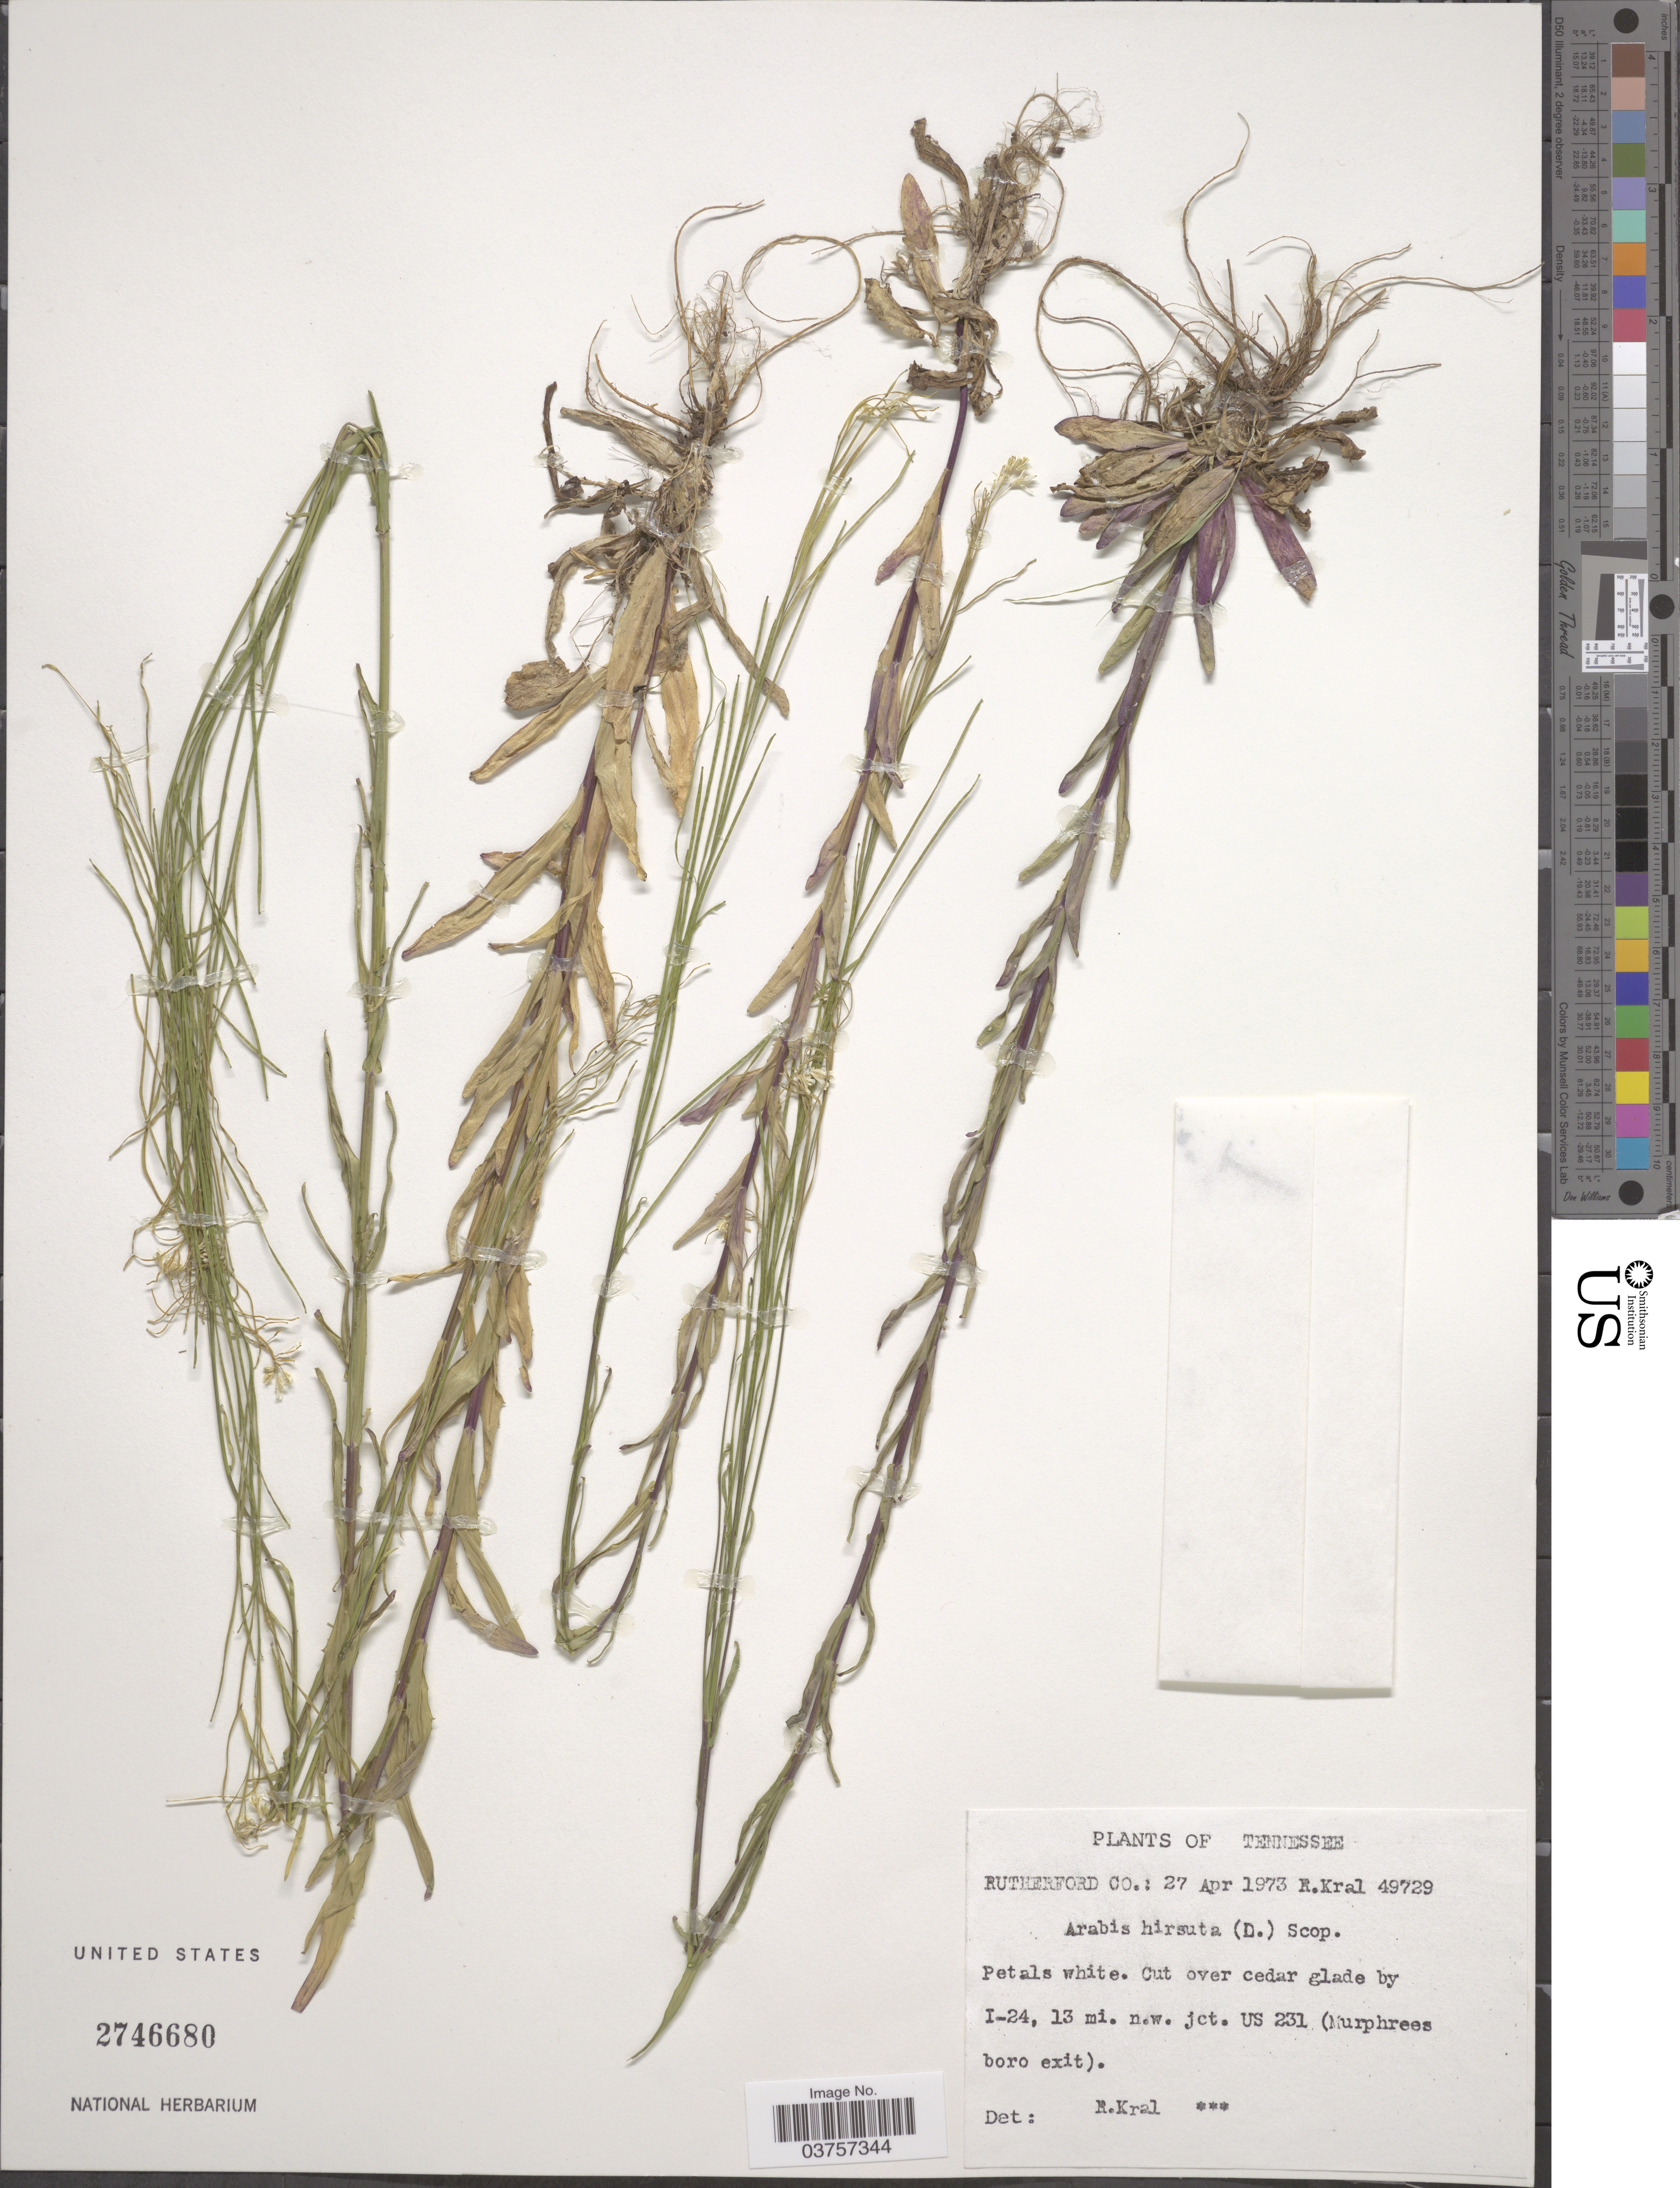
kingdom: Plantae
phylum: Tracheophyta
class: Magnoliopsida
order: Brassicales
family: Brassicaceae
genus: Arabis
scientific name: Arabis hirsuta var. pycnocarpa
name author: M. Hopkins & Rollins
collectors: R. Kral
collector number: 49729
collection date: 1973-04-27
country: United States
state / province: Tennessee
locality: Rutherford Co.: I-24, 13 mi. n.w. jct. US 231 (Murphrees boro exit).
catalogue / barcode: US 2746680